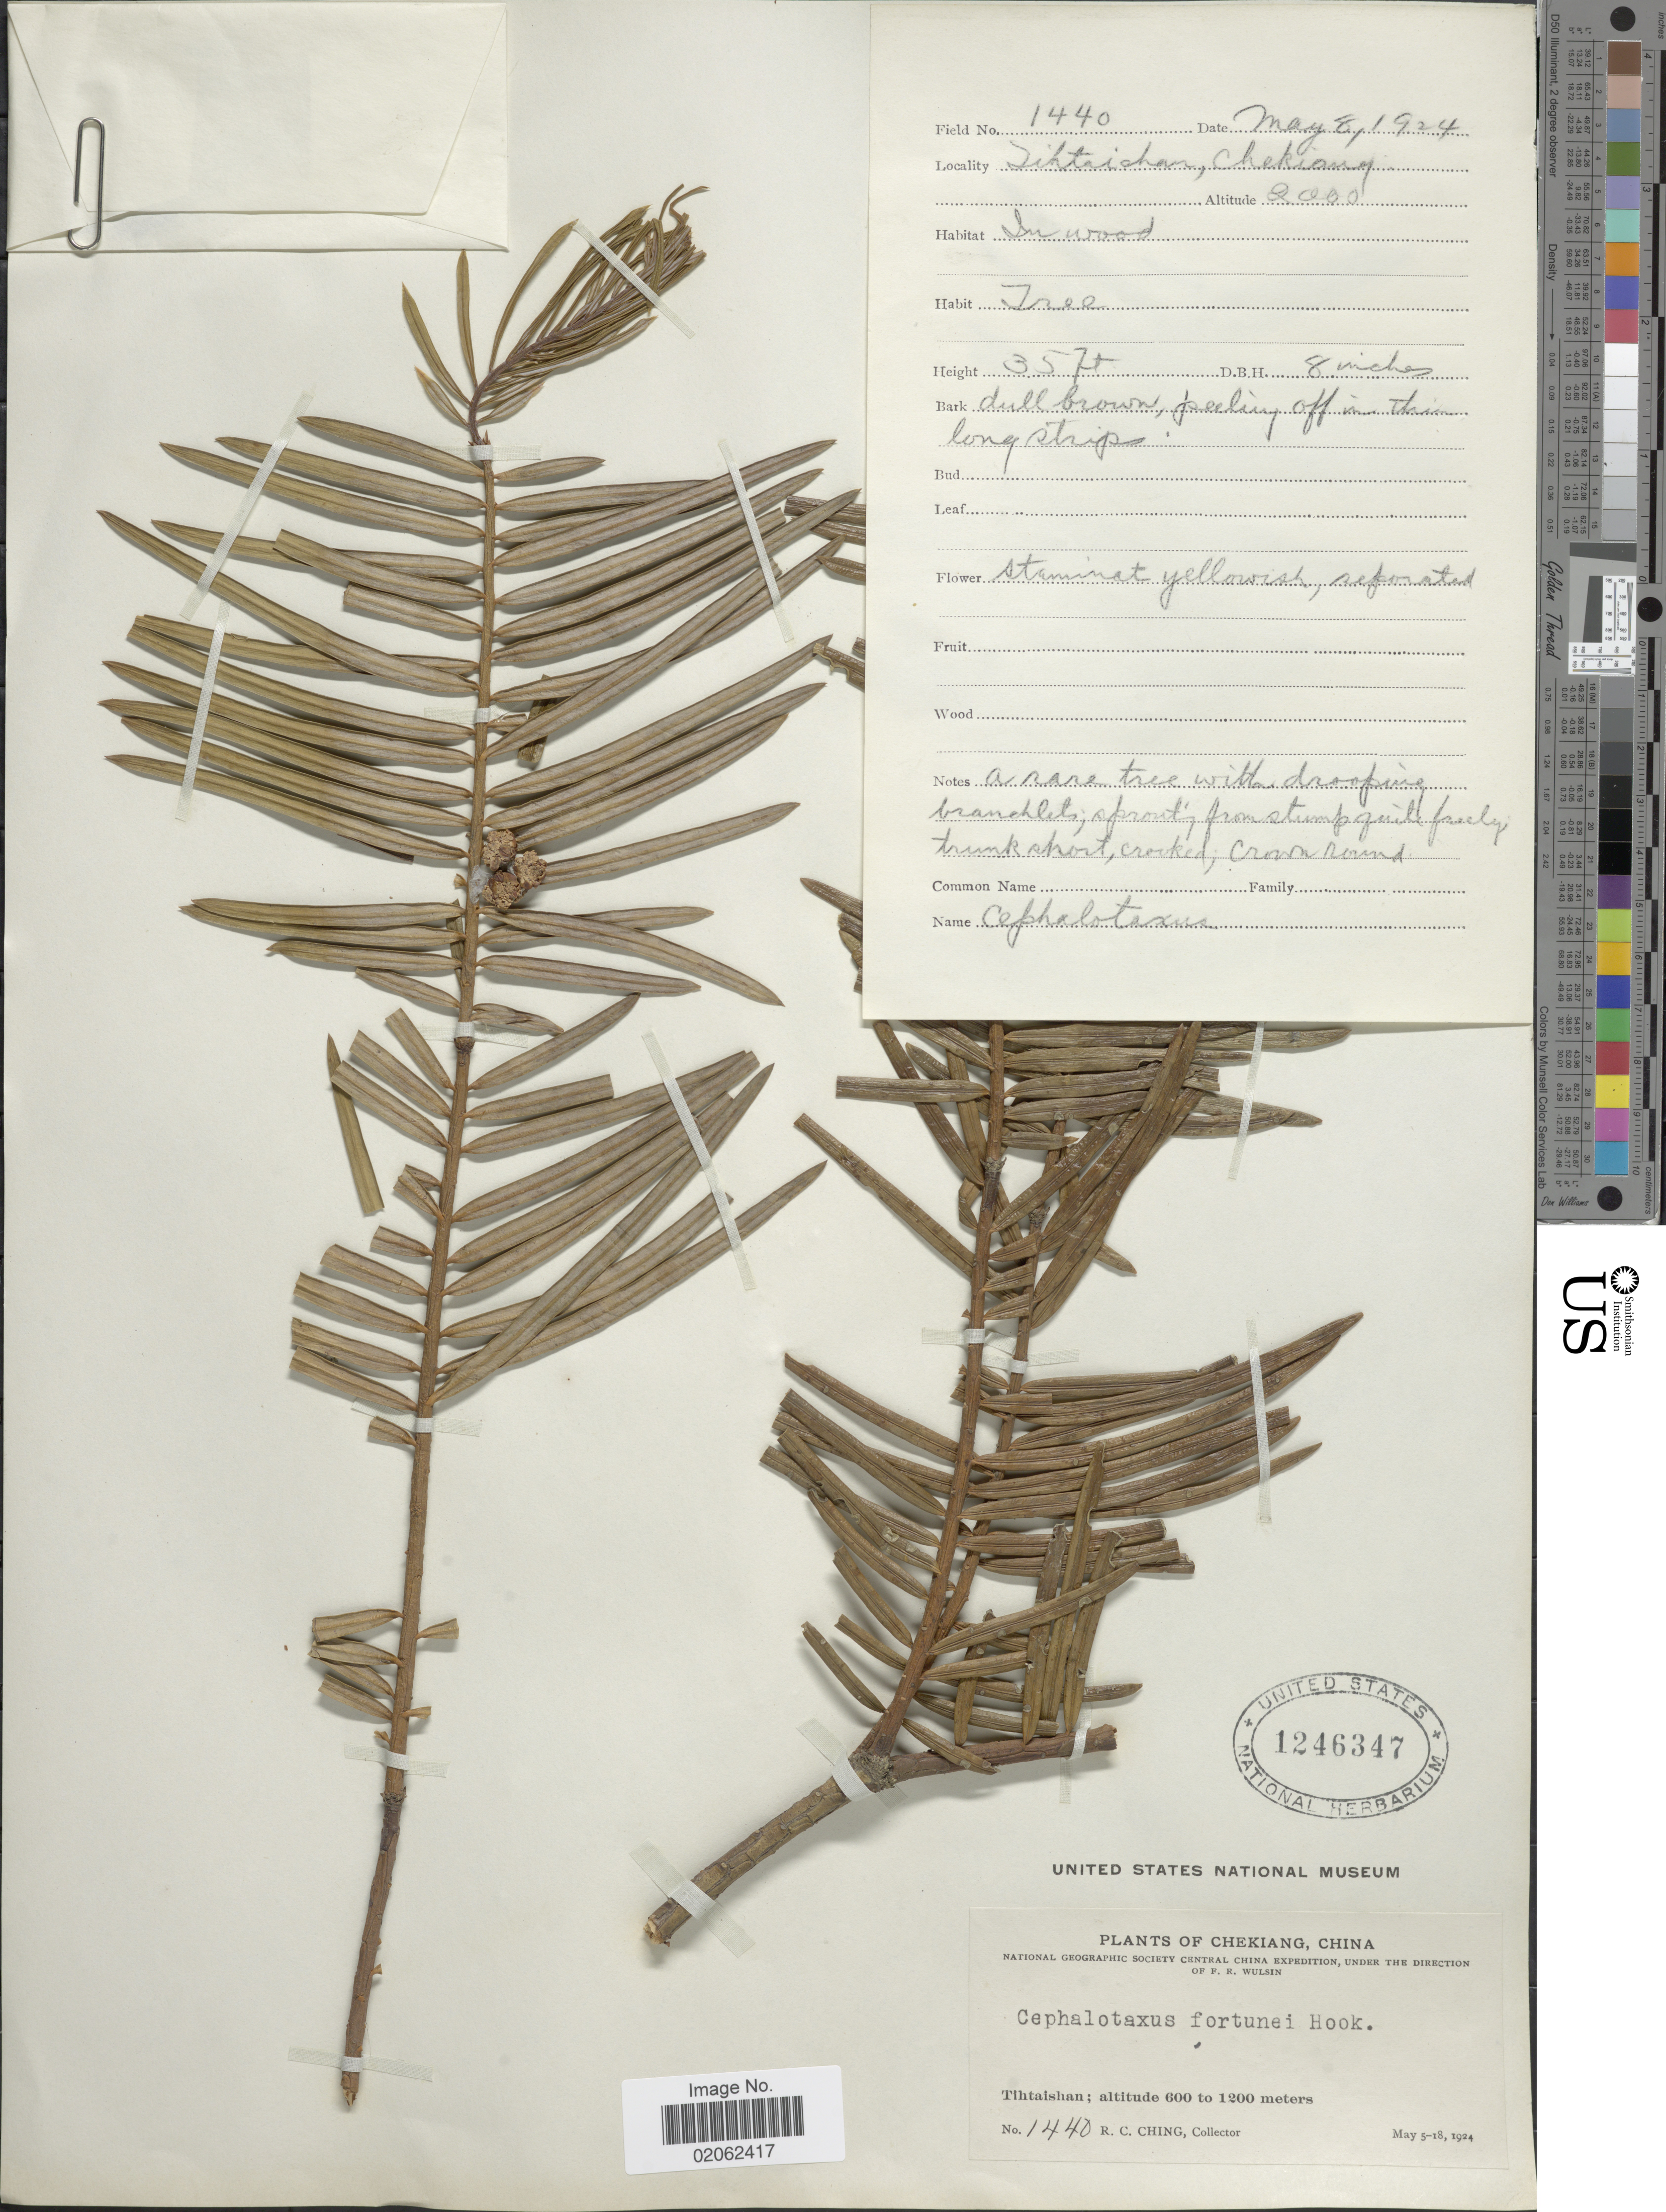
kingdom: Plantae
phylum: Tracheophyta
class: Pinopsida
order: Pinales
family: Cephalotaxaceae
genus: Cephalotaxus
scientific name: Cephalotaxus fortunei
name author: Hook.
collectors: R. C. Ching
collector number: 1440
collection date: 1924-05-08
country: China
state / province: Zhejiang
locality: Shekiang. Tihtaishan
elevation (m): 600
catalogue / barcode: US 1246347